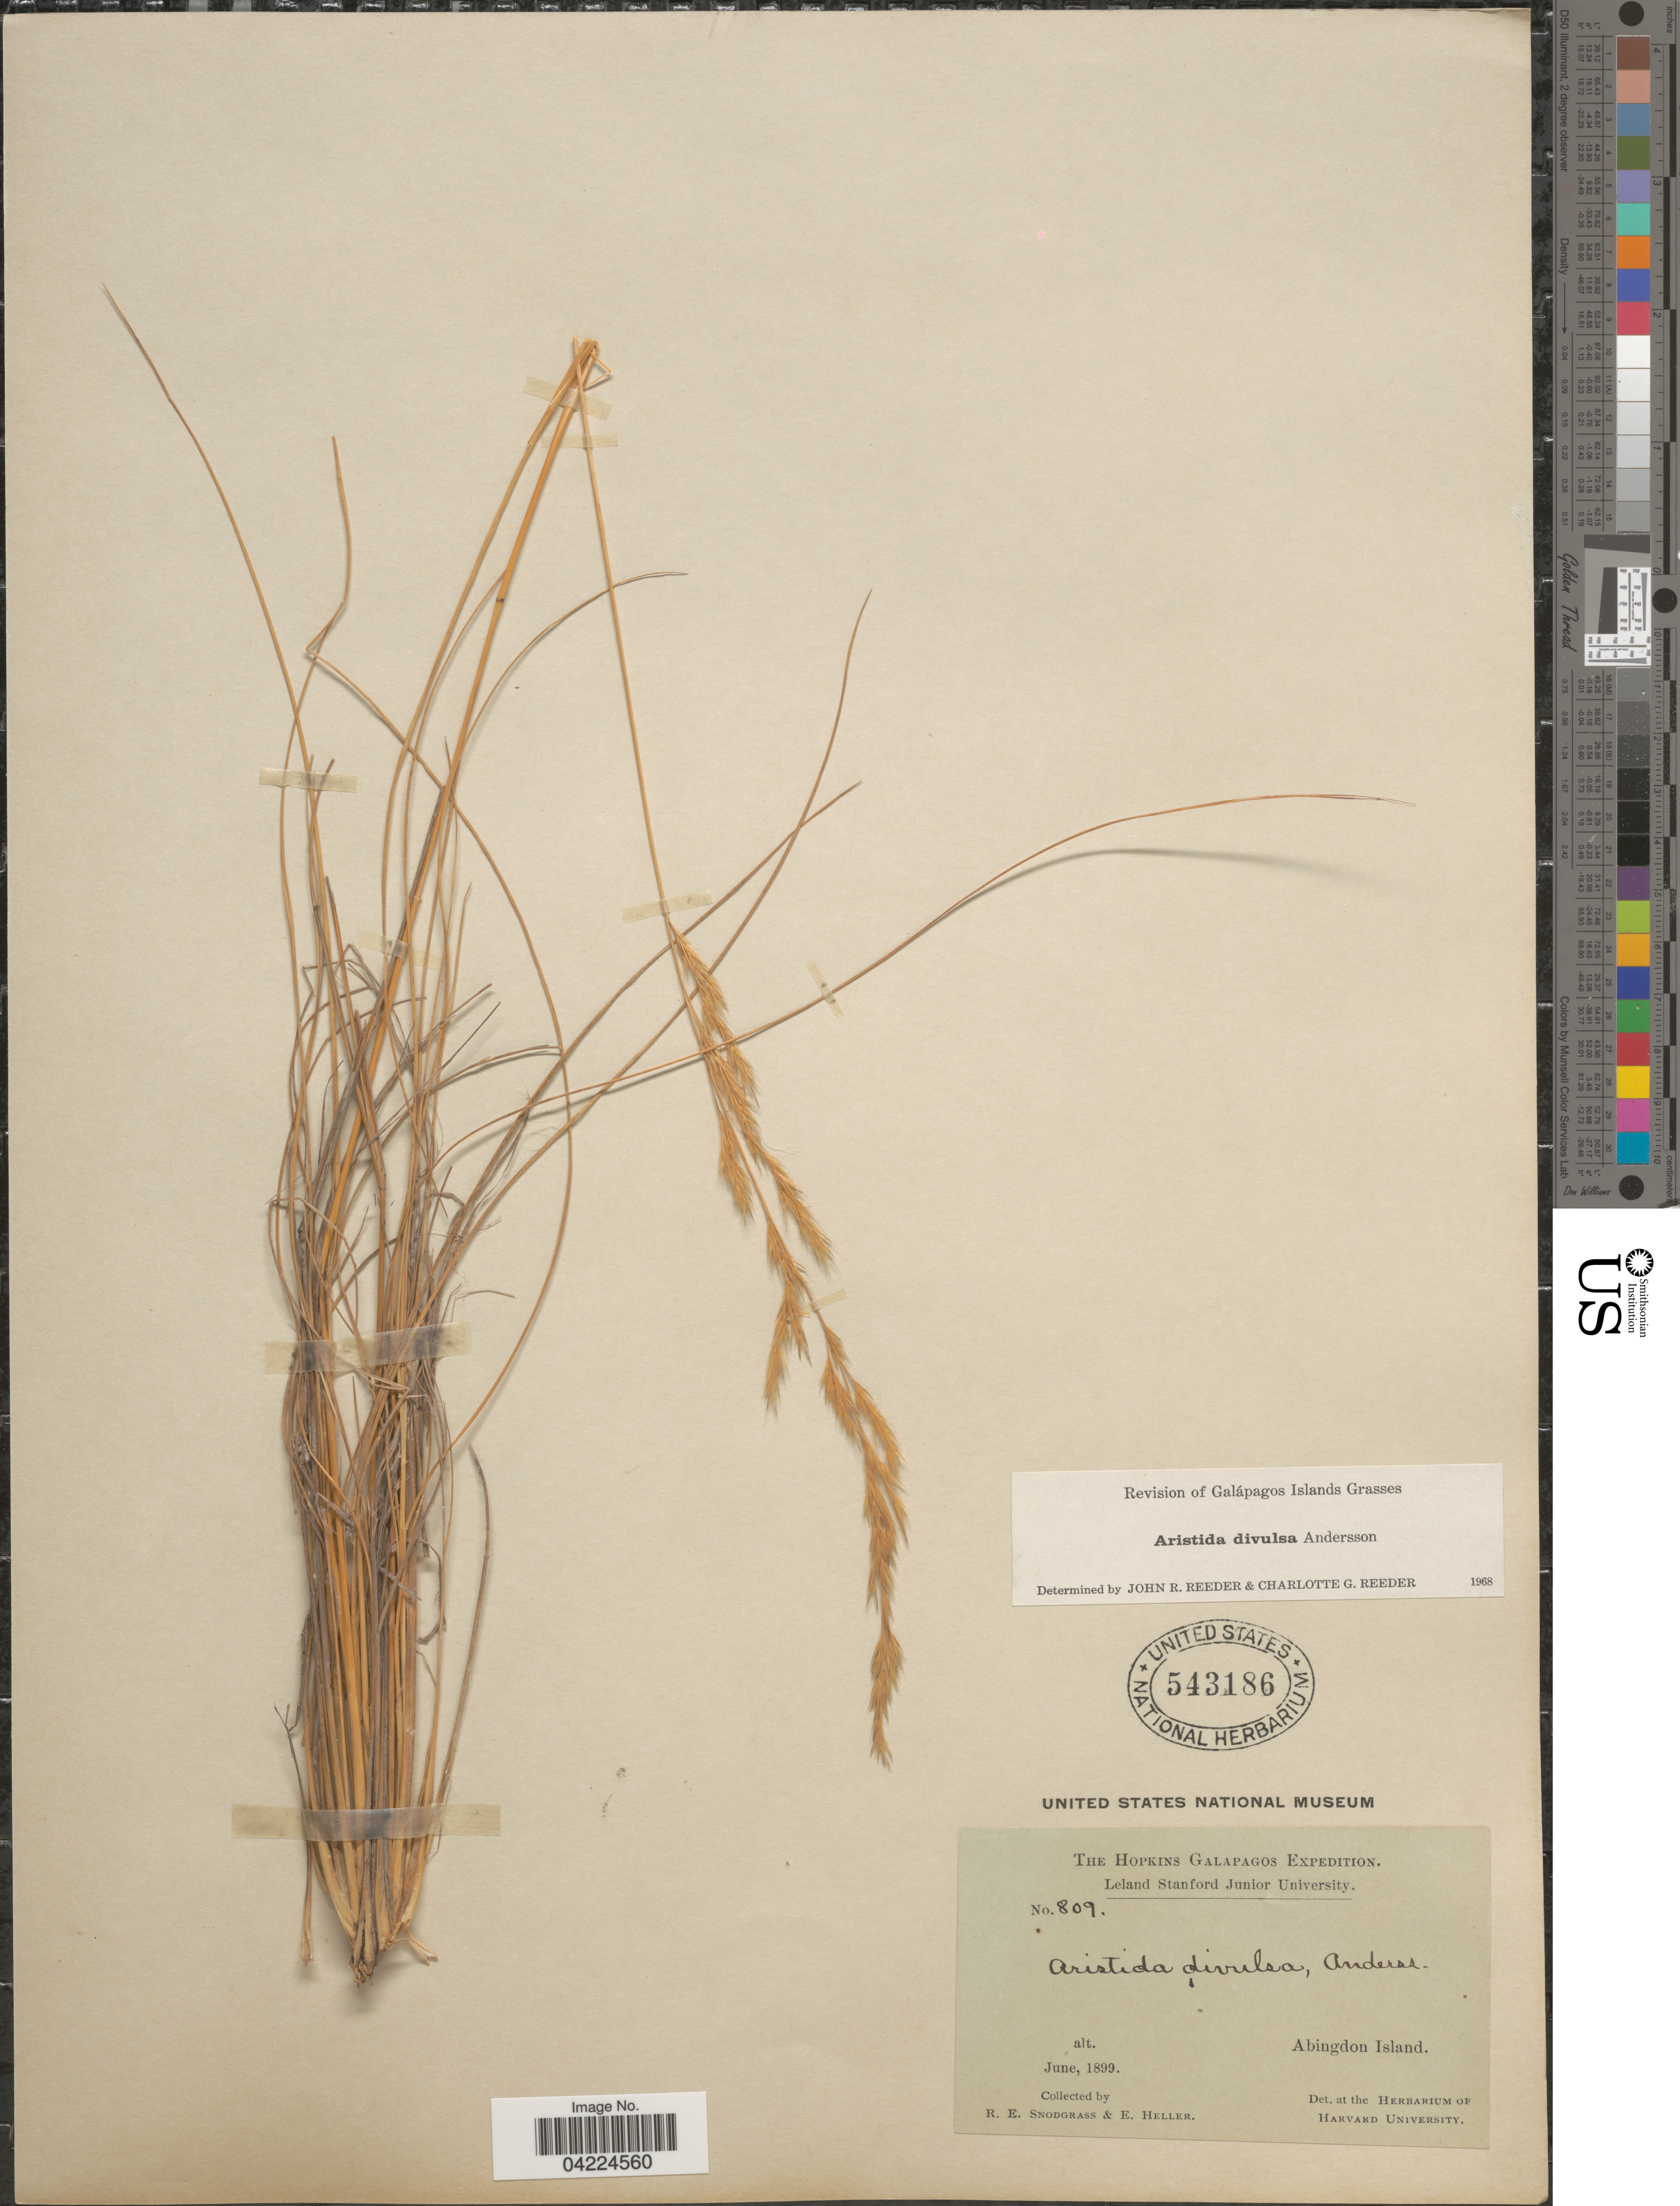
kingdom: Plantae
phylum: Tracheophyta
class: Liliopsida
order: Poales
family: Poaceae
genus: Aristida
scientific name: Aristida divulsa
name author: Andersson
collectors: R. E. Snodgrass & E. Heller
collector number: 809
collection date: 1899-06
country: Ecuador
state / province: Colón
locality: The Hopkins Galapagos Expedition. Abingdon Island.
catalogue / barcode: US 543186